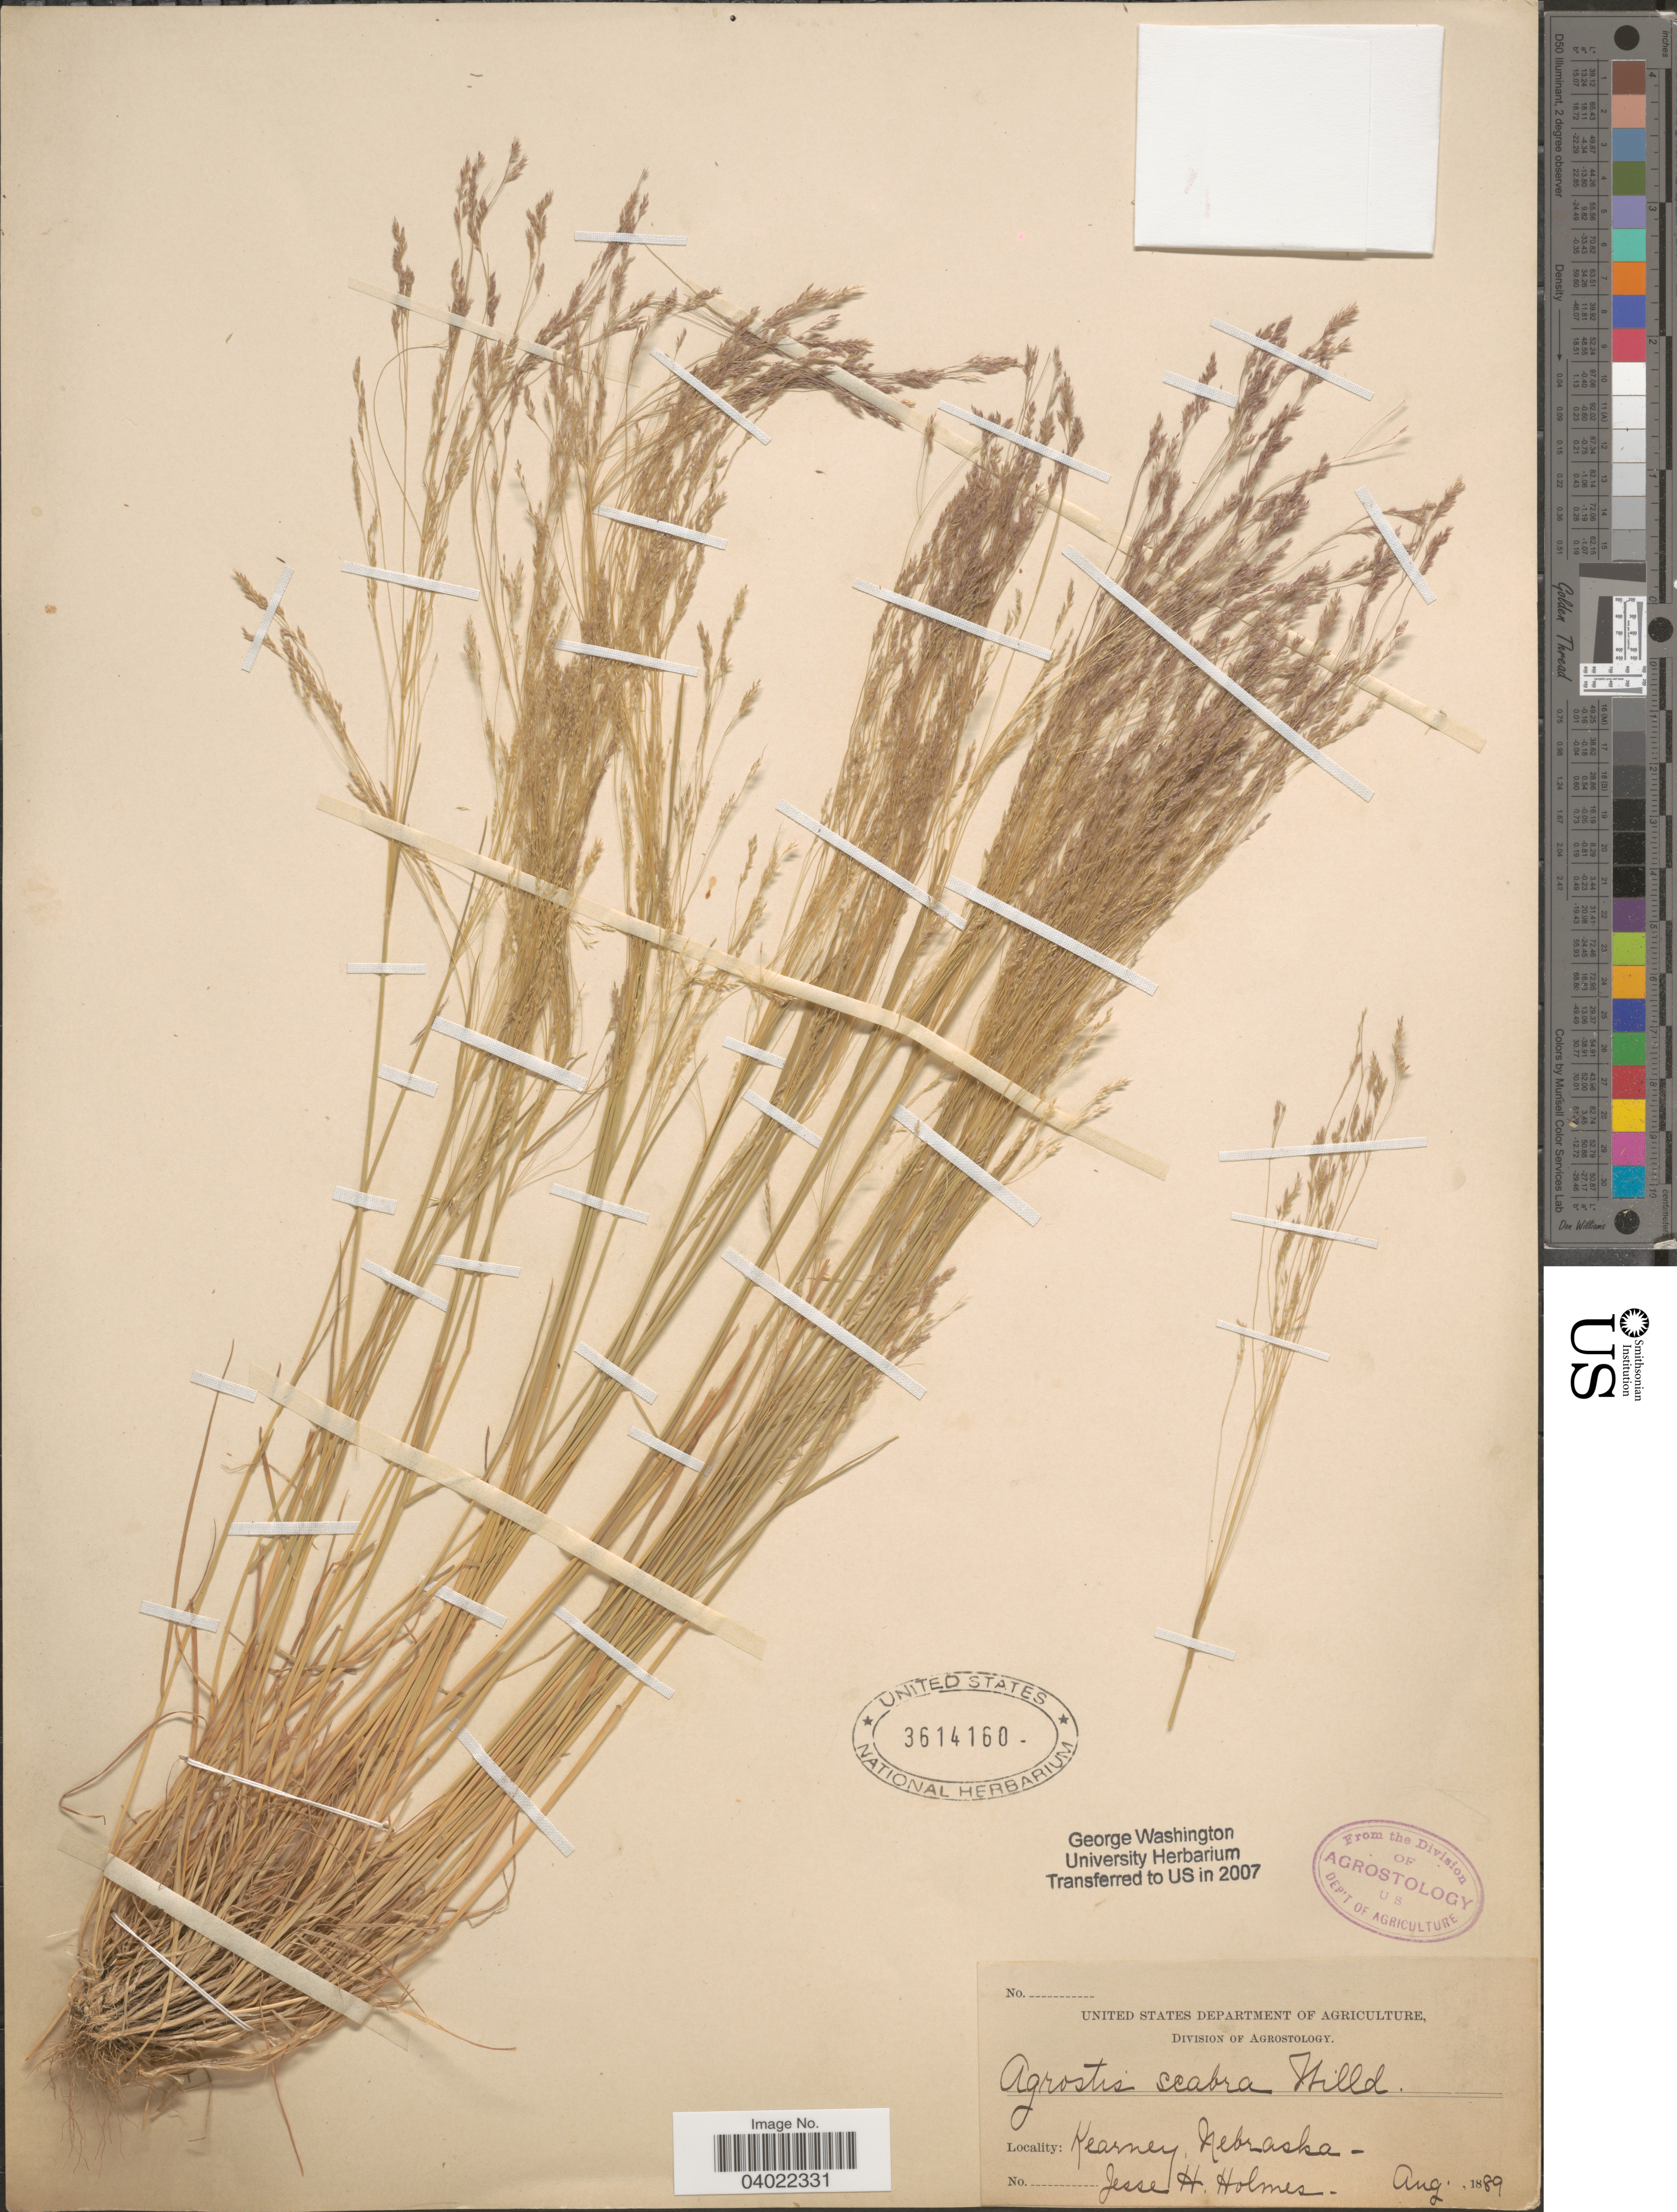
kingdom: Plantae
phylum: Tracheophyta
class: Liliopsida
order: Poales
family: Poaceae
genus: Agrostis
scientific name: Agrostis scabra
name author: Willd.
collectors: J. Holmes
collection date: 1889-08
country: United States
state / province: Nebraska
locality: Kearney.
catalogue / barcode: US 3614160